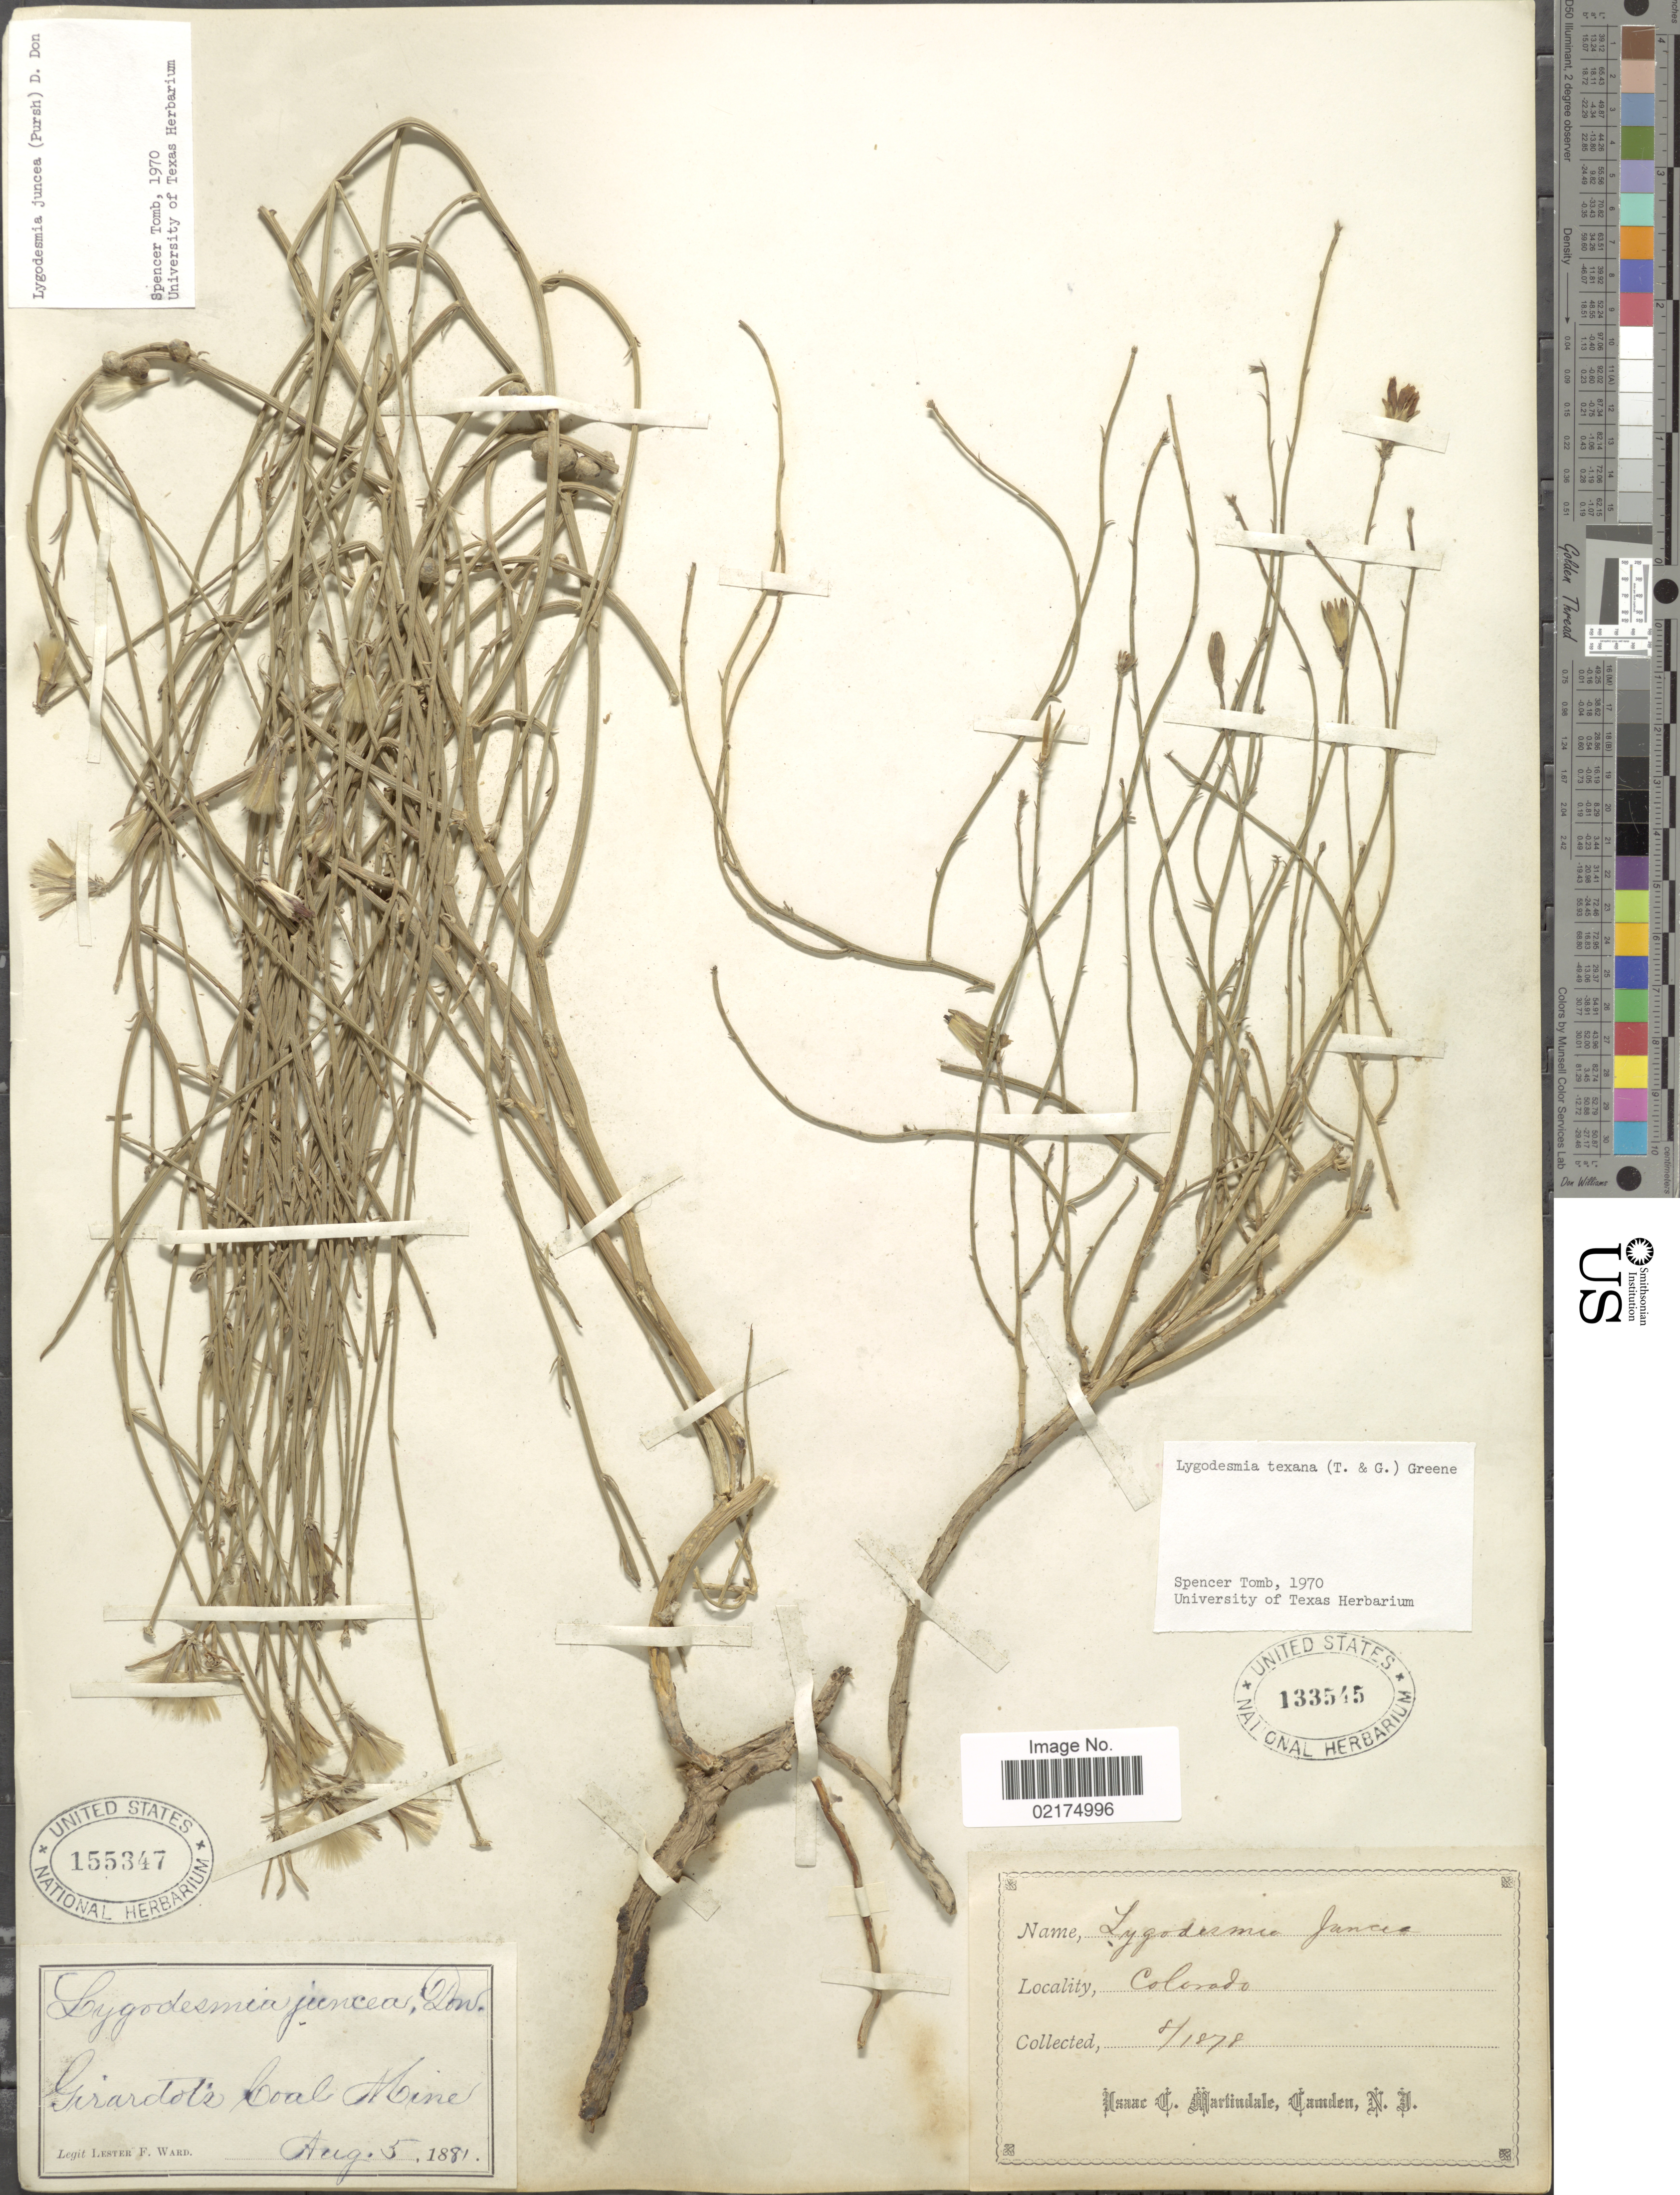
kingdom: Plantae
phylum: Tracheophyta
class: Magnoliopsida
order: Asterales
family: Asteraceae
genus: Lygodesmia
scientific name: Lygodesmia texana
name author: (Torr. & A. Gray) Greene ex Small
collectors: I. C. Martindale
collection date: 1878-08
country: United States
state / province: Colorado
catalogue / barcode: US 133545-2